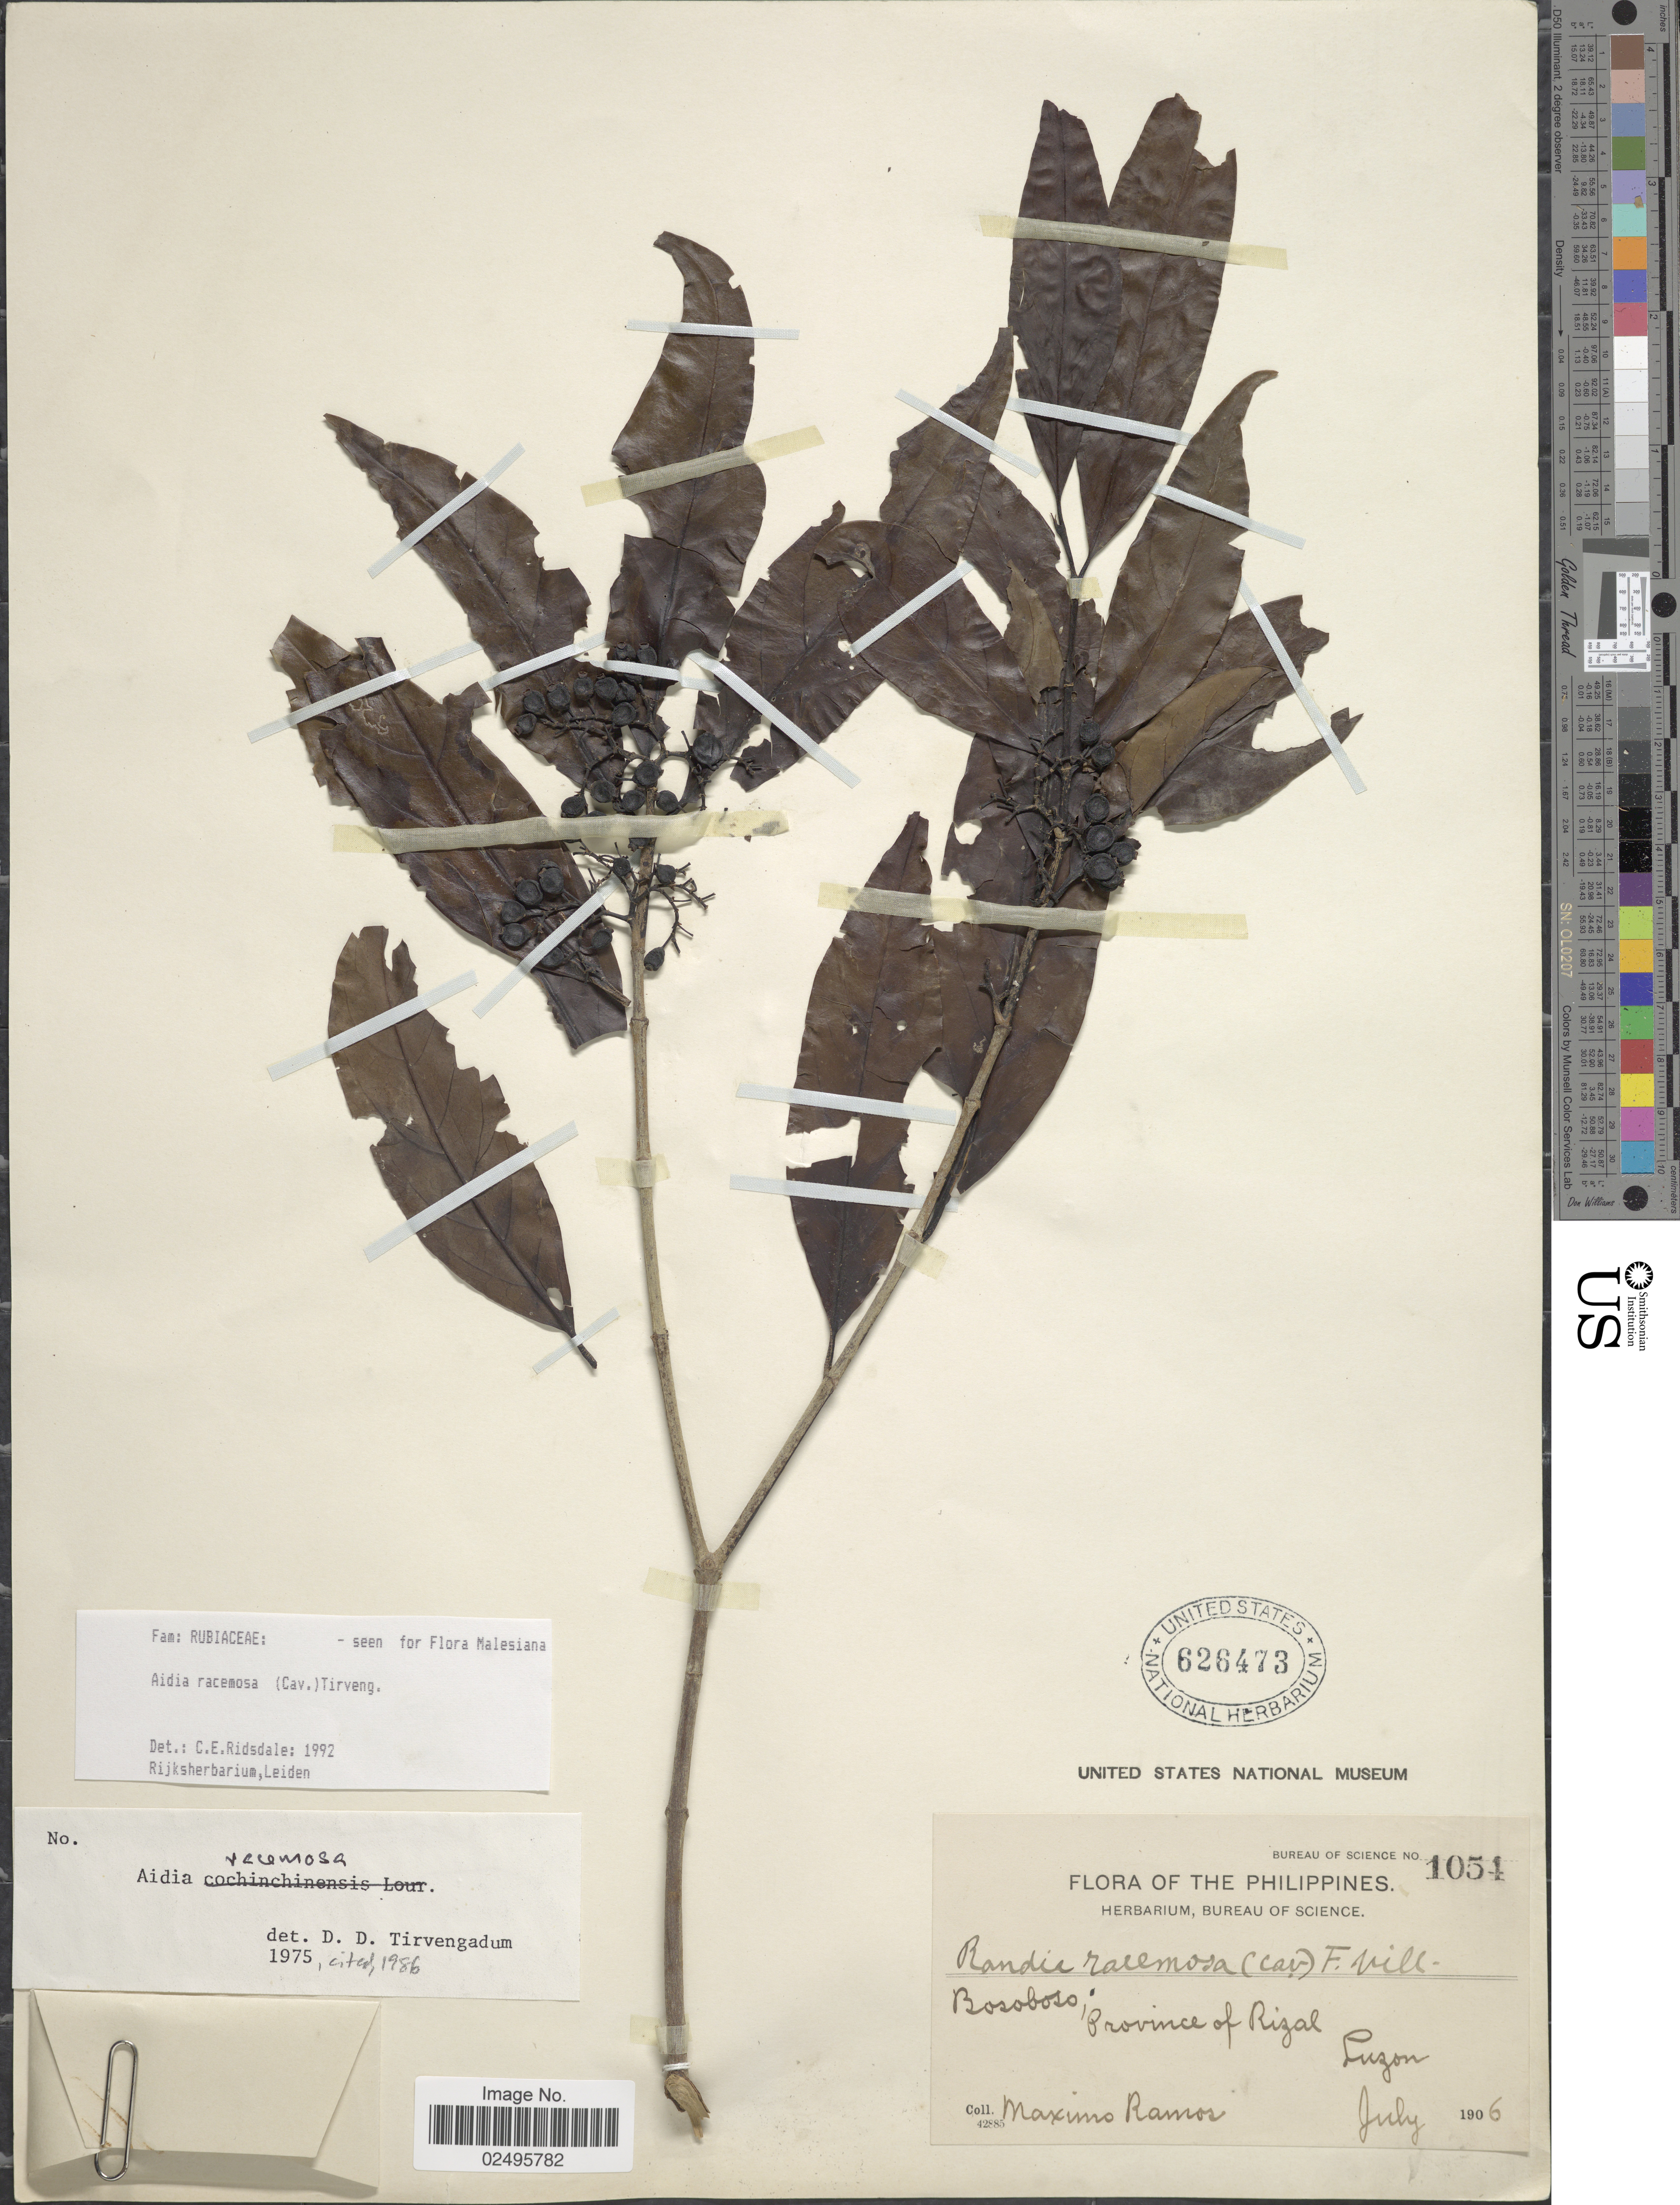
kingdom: Plantae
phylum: Tracheophyta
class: Magnoliopsida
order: Gentianales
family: Rubiaceae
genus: Aidia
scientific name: Aidia racemosa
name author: (Cav.) Tirv.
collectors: M. Ramos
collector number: Bureau of Science 1054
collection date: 1906-07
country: Philippines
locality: Bosoboso, Province of Rizal, Luzon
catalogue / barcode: US 626473